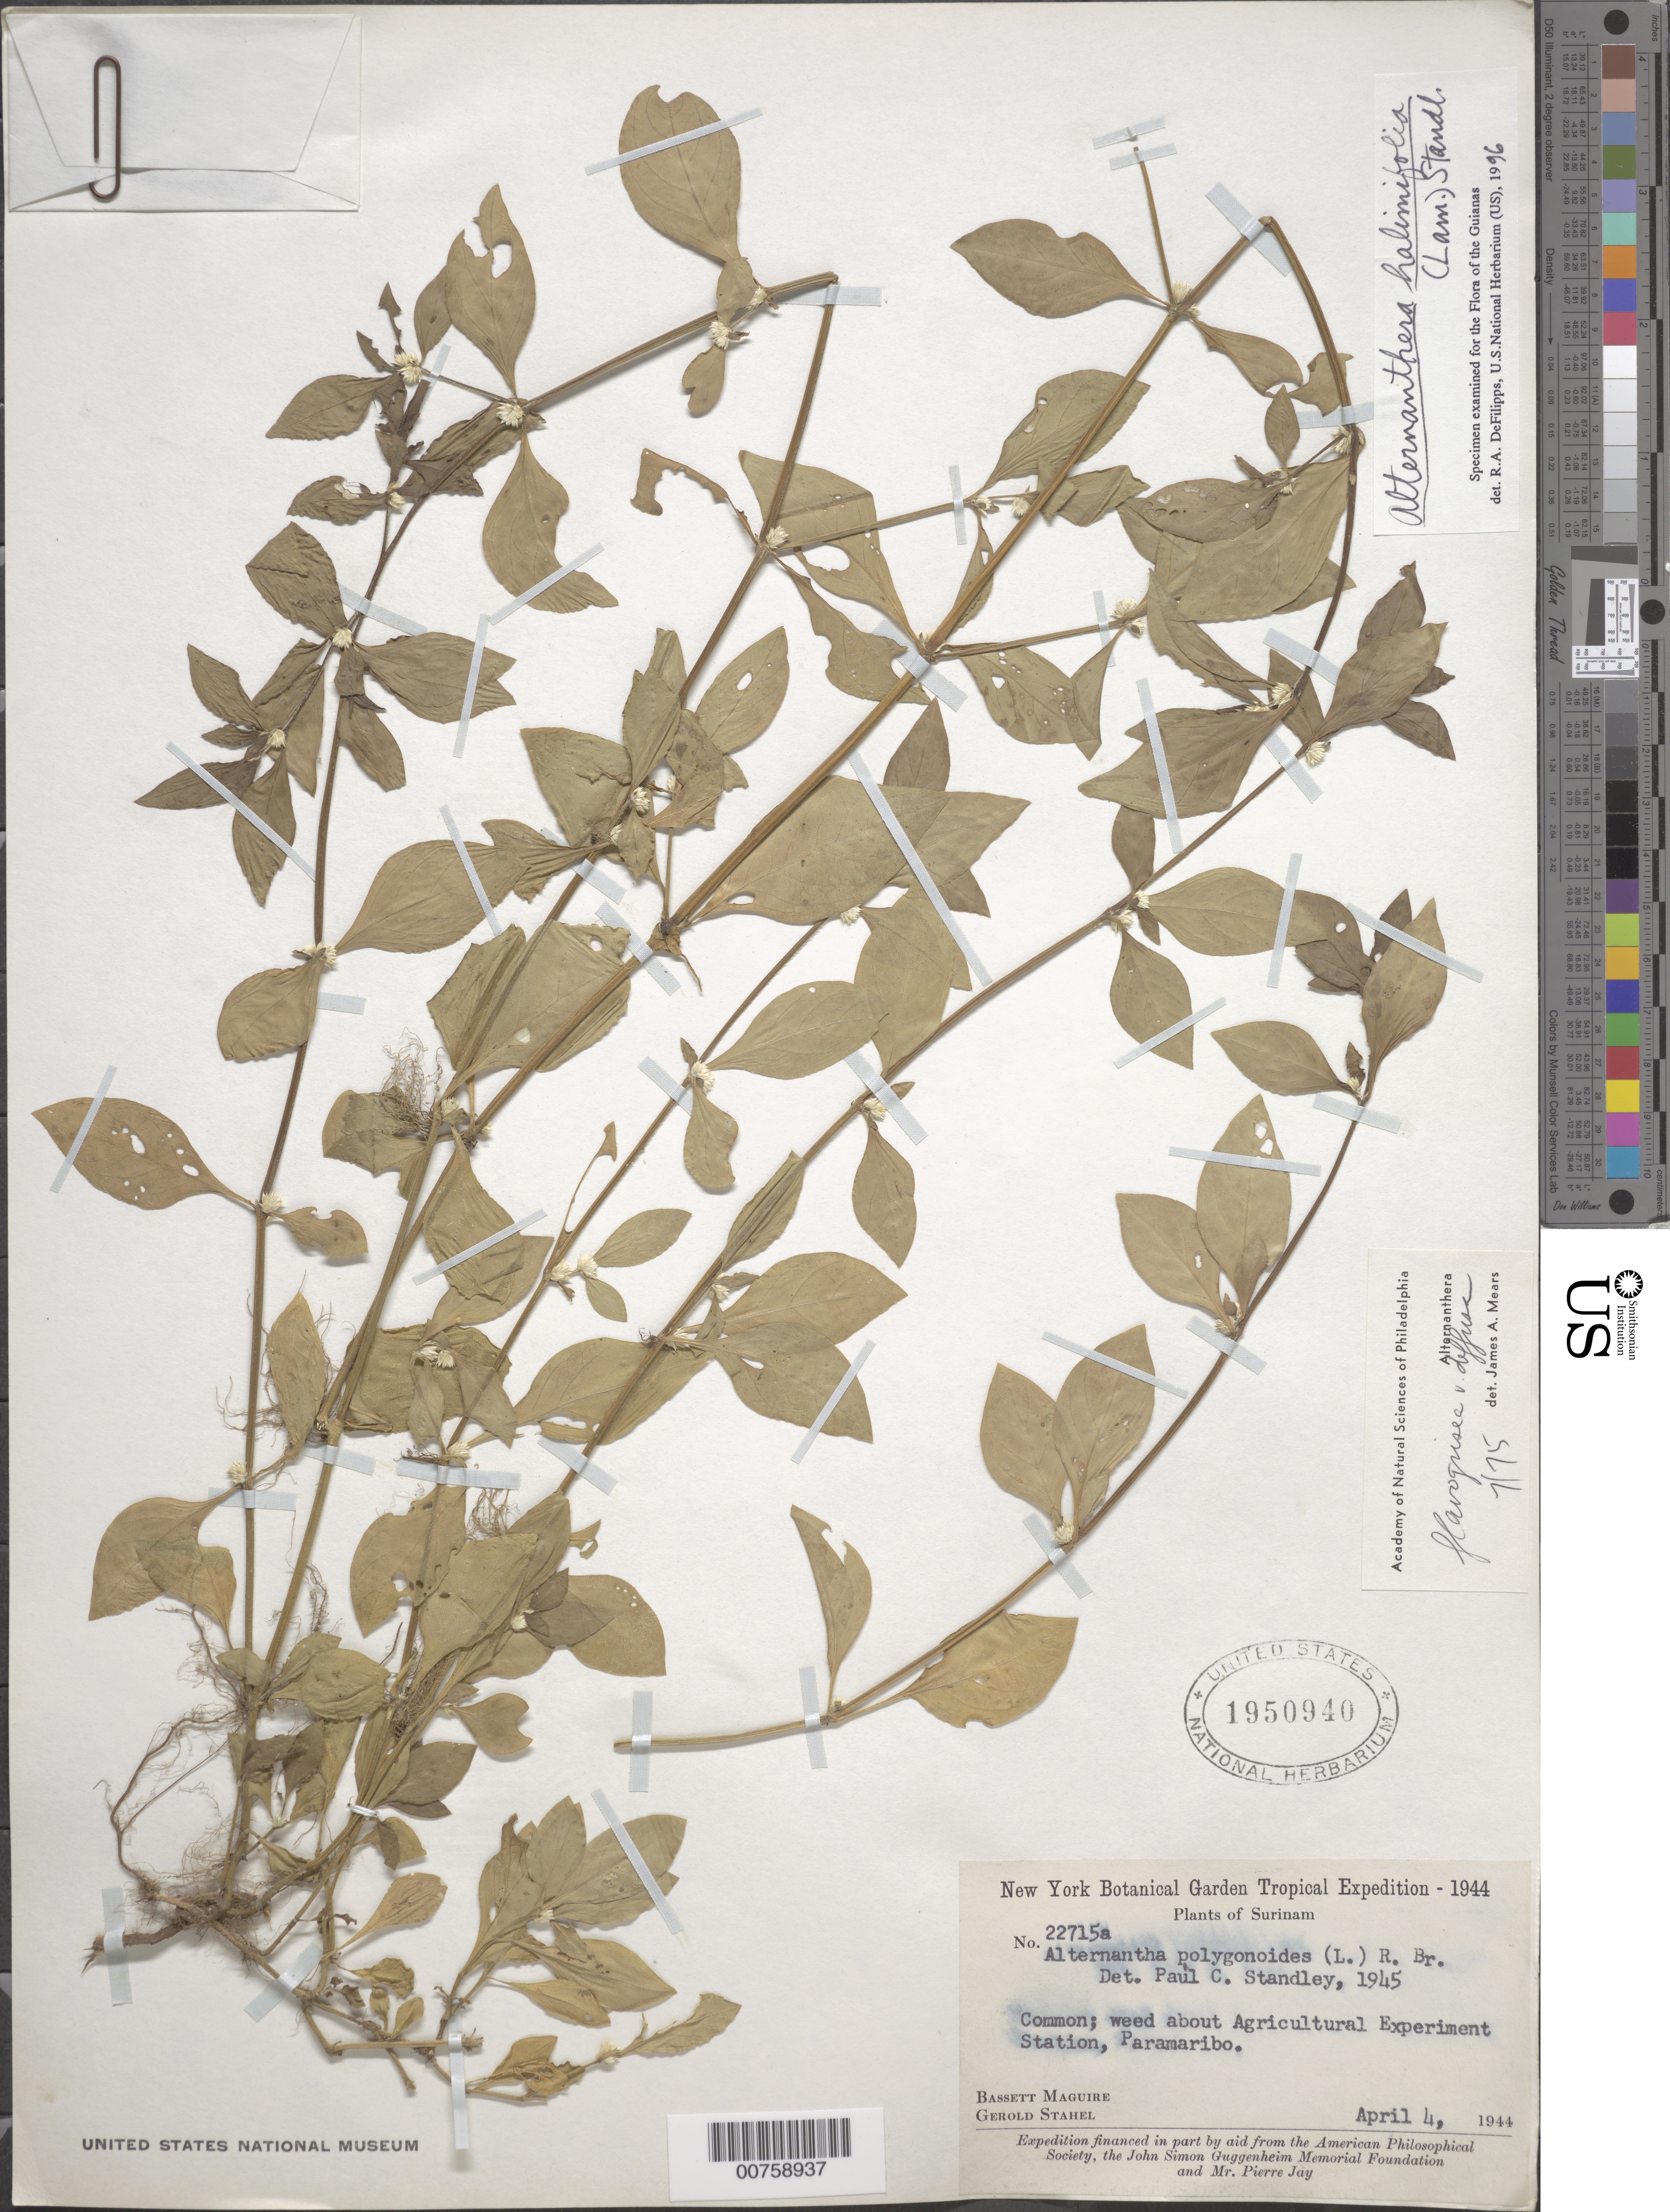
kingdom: Plantae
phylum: Tracheophyta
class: Magnoliopsida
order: Caryophyllales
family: Amaranthaceae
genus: Alternanthera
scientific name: Alternanthera halimifolia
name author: (Lam.) Standl. ex Pittier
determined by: DeFilipps, R. A.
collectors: B. Maguire & G. Stahel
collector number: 22715 a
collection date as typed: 4-Apr-44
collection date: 1944-04-04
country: Suriname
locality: Paramaribo, Agricultural Experiment Station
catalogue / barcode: US 1950940